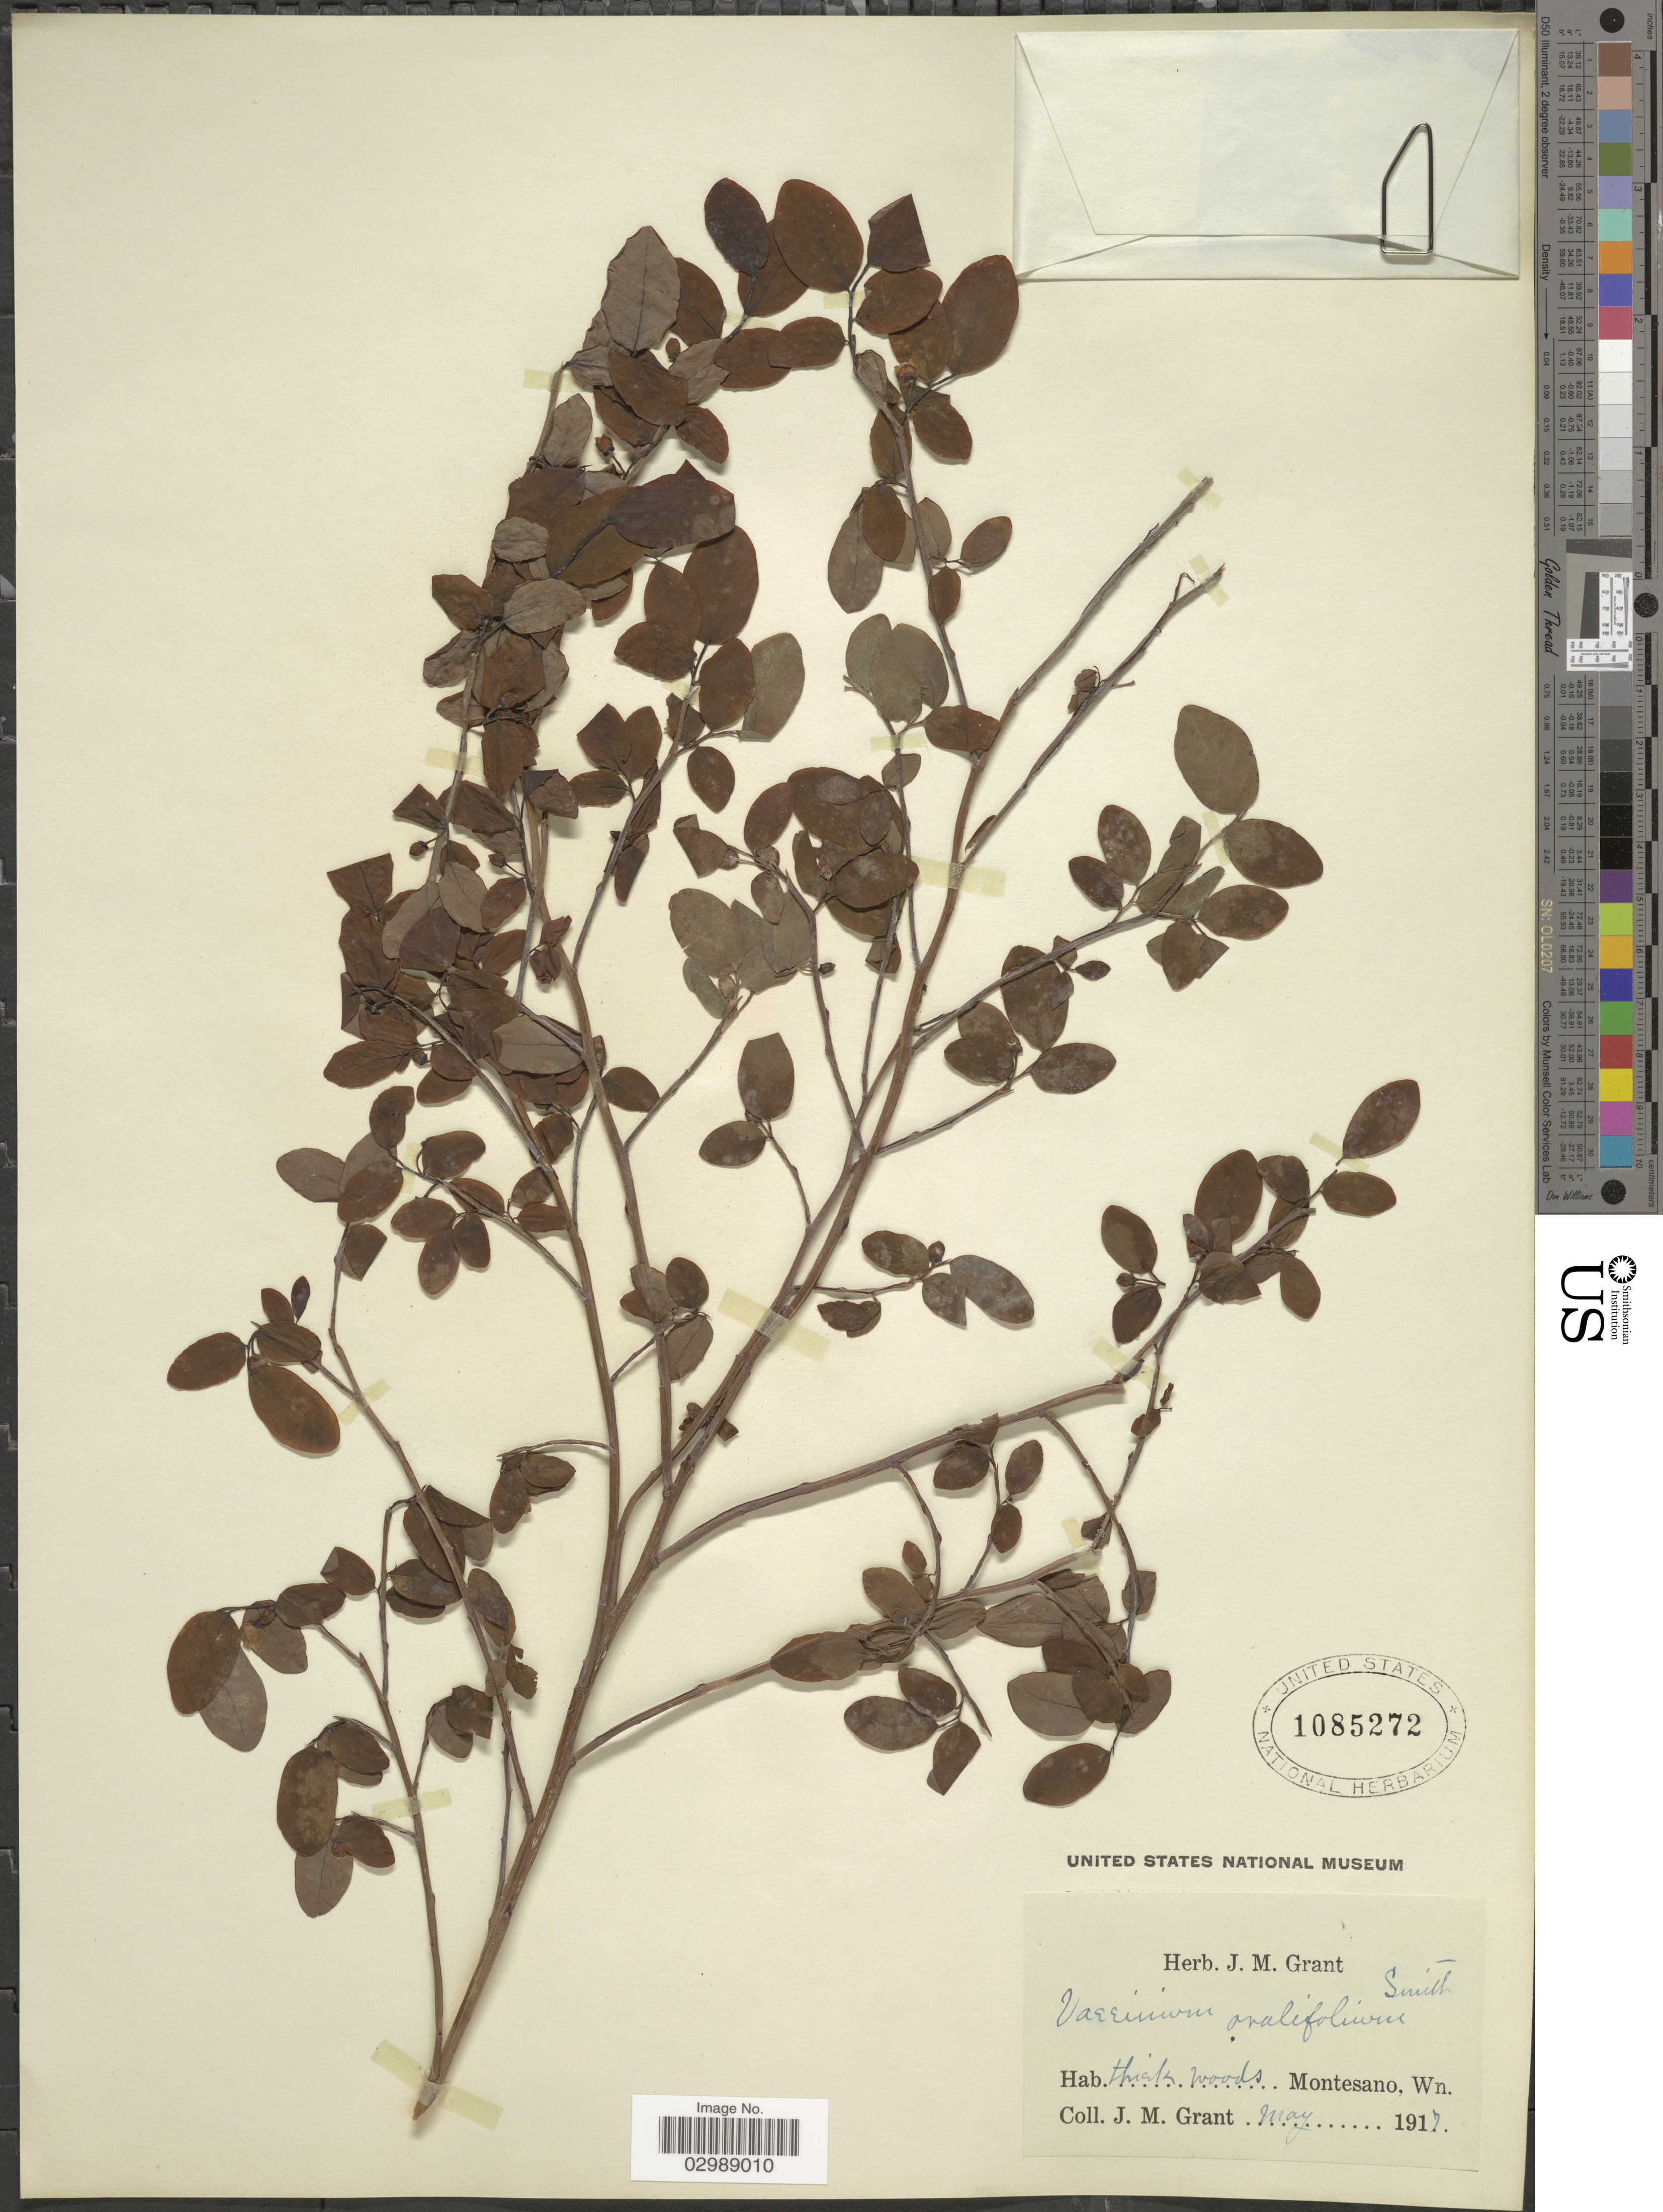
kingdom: Plantae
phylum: Tracheophyta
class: Magnoliopsida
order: Ericales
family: Ericaceae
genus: Vaccinium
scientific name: Vaccinium ovalifolium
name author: Sm.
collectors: J. M. Grant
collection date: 1917-05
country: United States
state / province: Washington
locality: Montesano.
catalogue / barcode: US 1085272